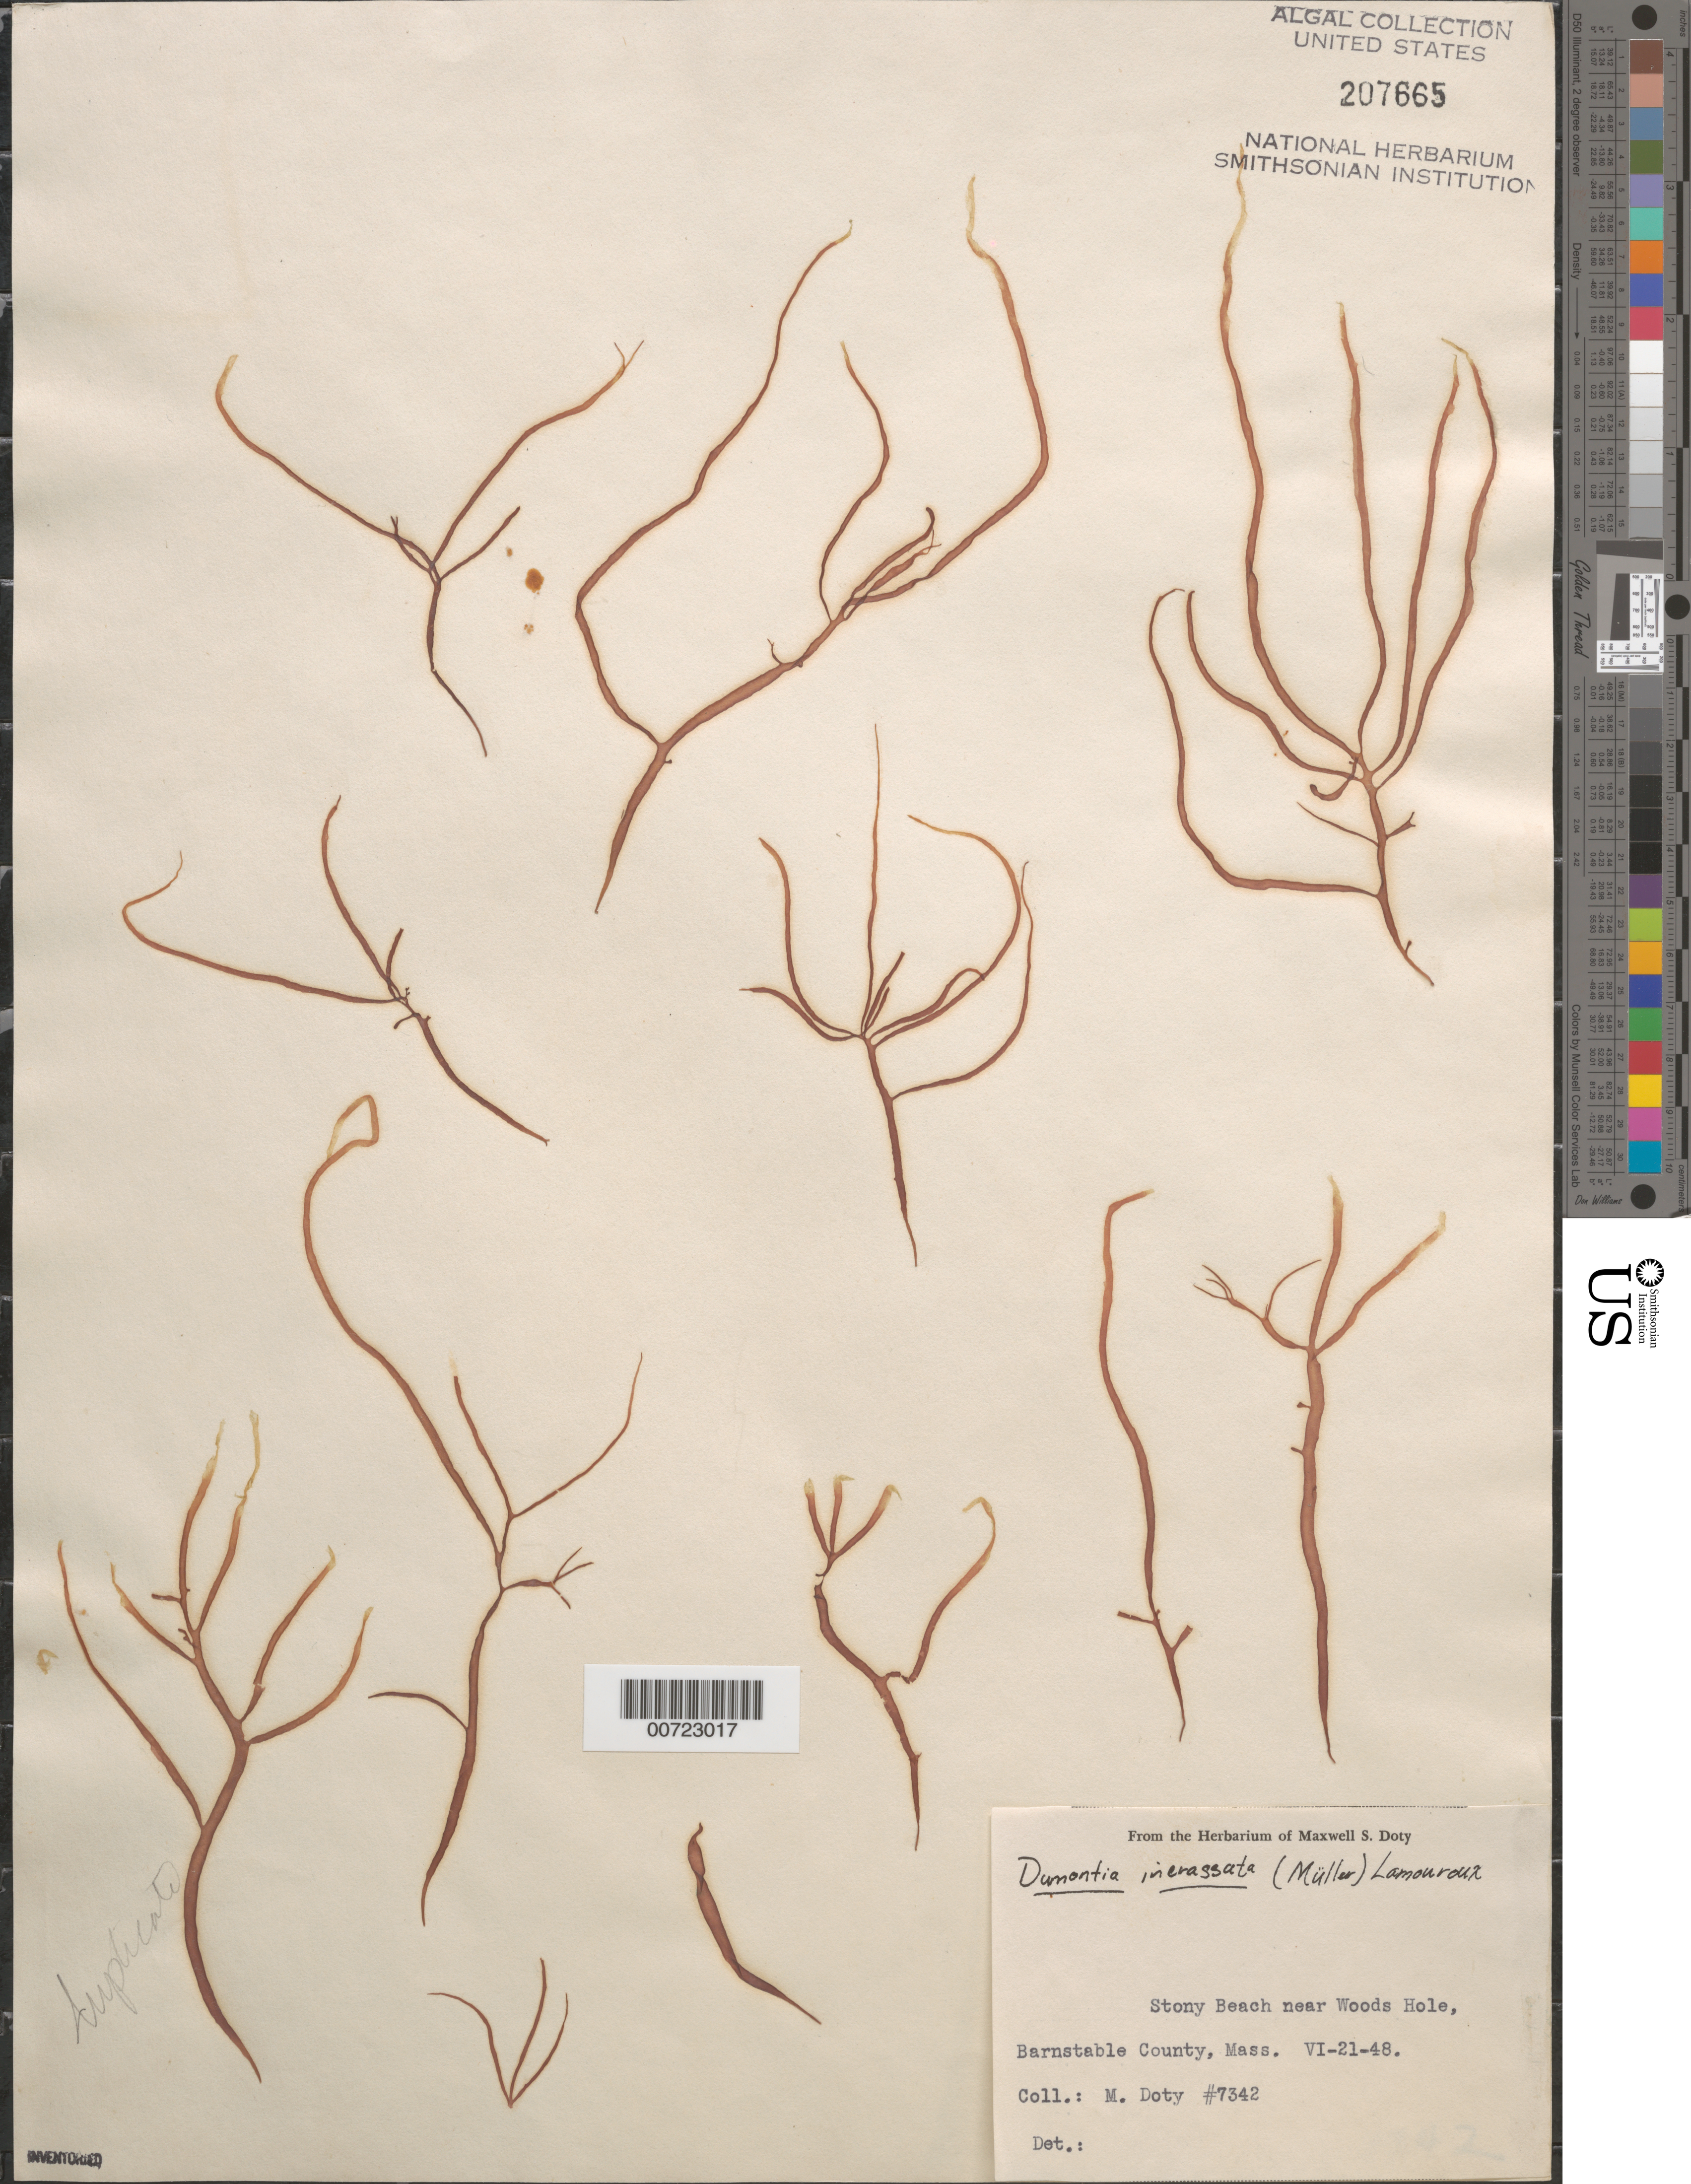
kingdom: Plantae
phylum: Rhodophyta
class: Florideophyceae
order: Gigartinales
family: Dumontiaceae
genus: Dumontia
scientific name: Dumontia contorta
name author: (S.G. Gmel.) Rupr.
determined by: Algae name updating Project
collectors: M. S. Doty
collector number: MSD 7342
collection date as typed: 21 Jun 1948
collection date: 1948-06-21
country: United States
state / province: Massachusetts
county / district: Barnstable County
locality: Stony Beach near Woods Hole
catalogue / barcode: US 207665